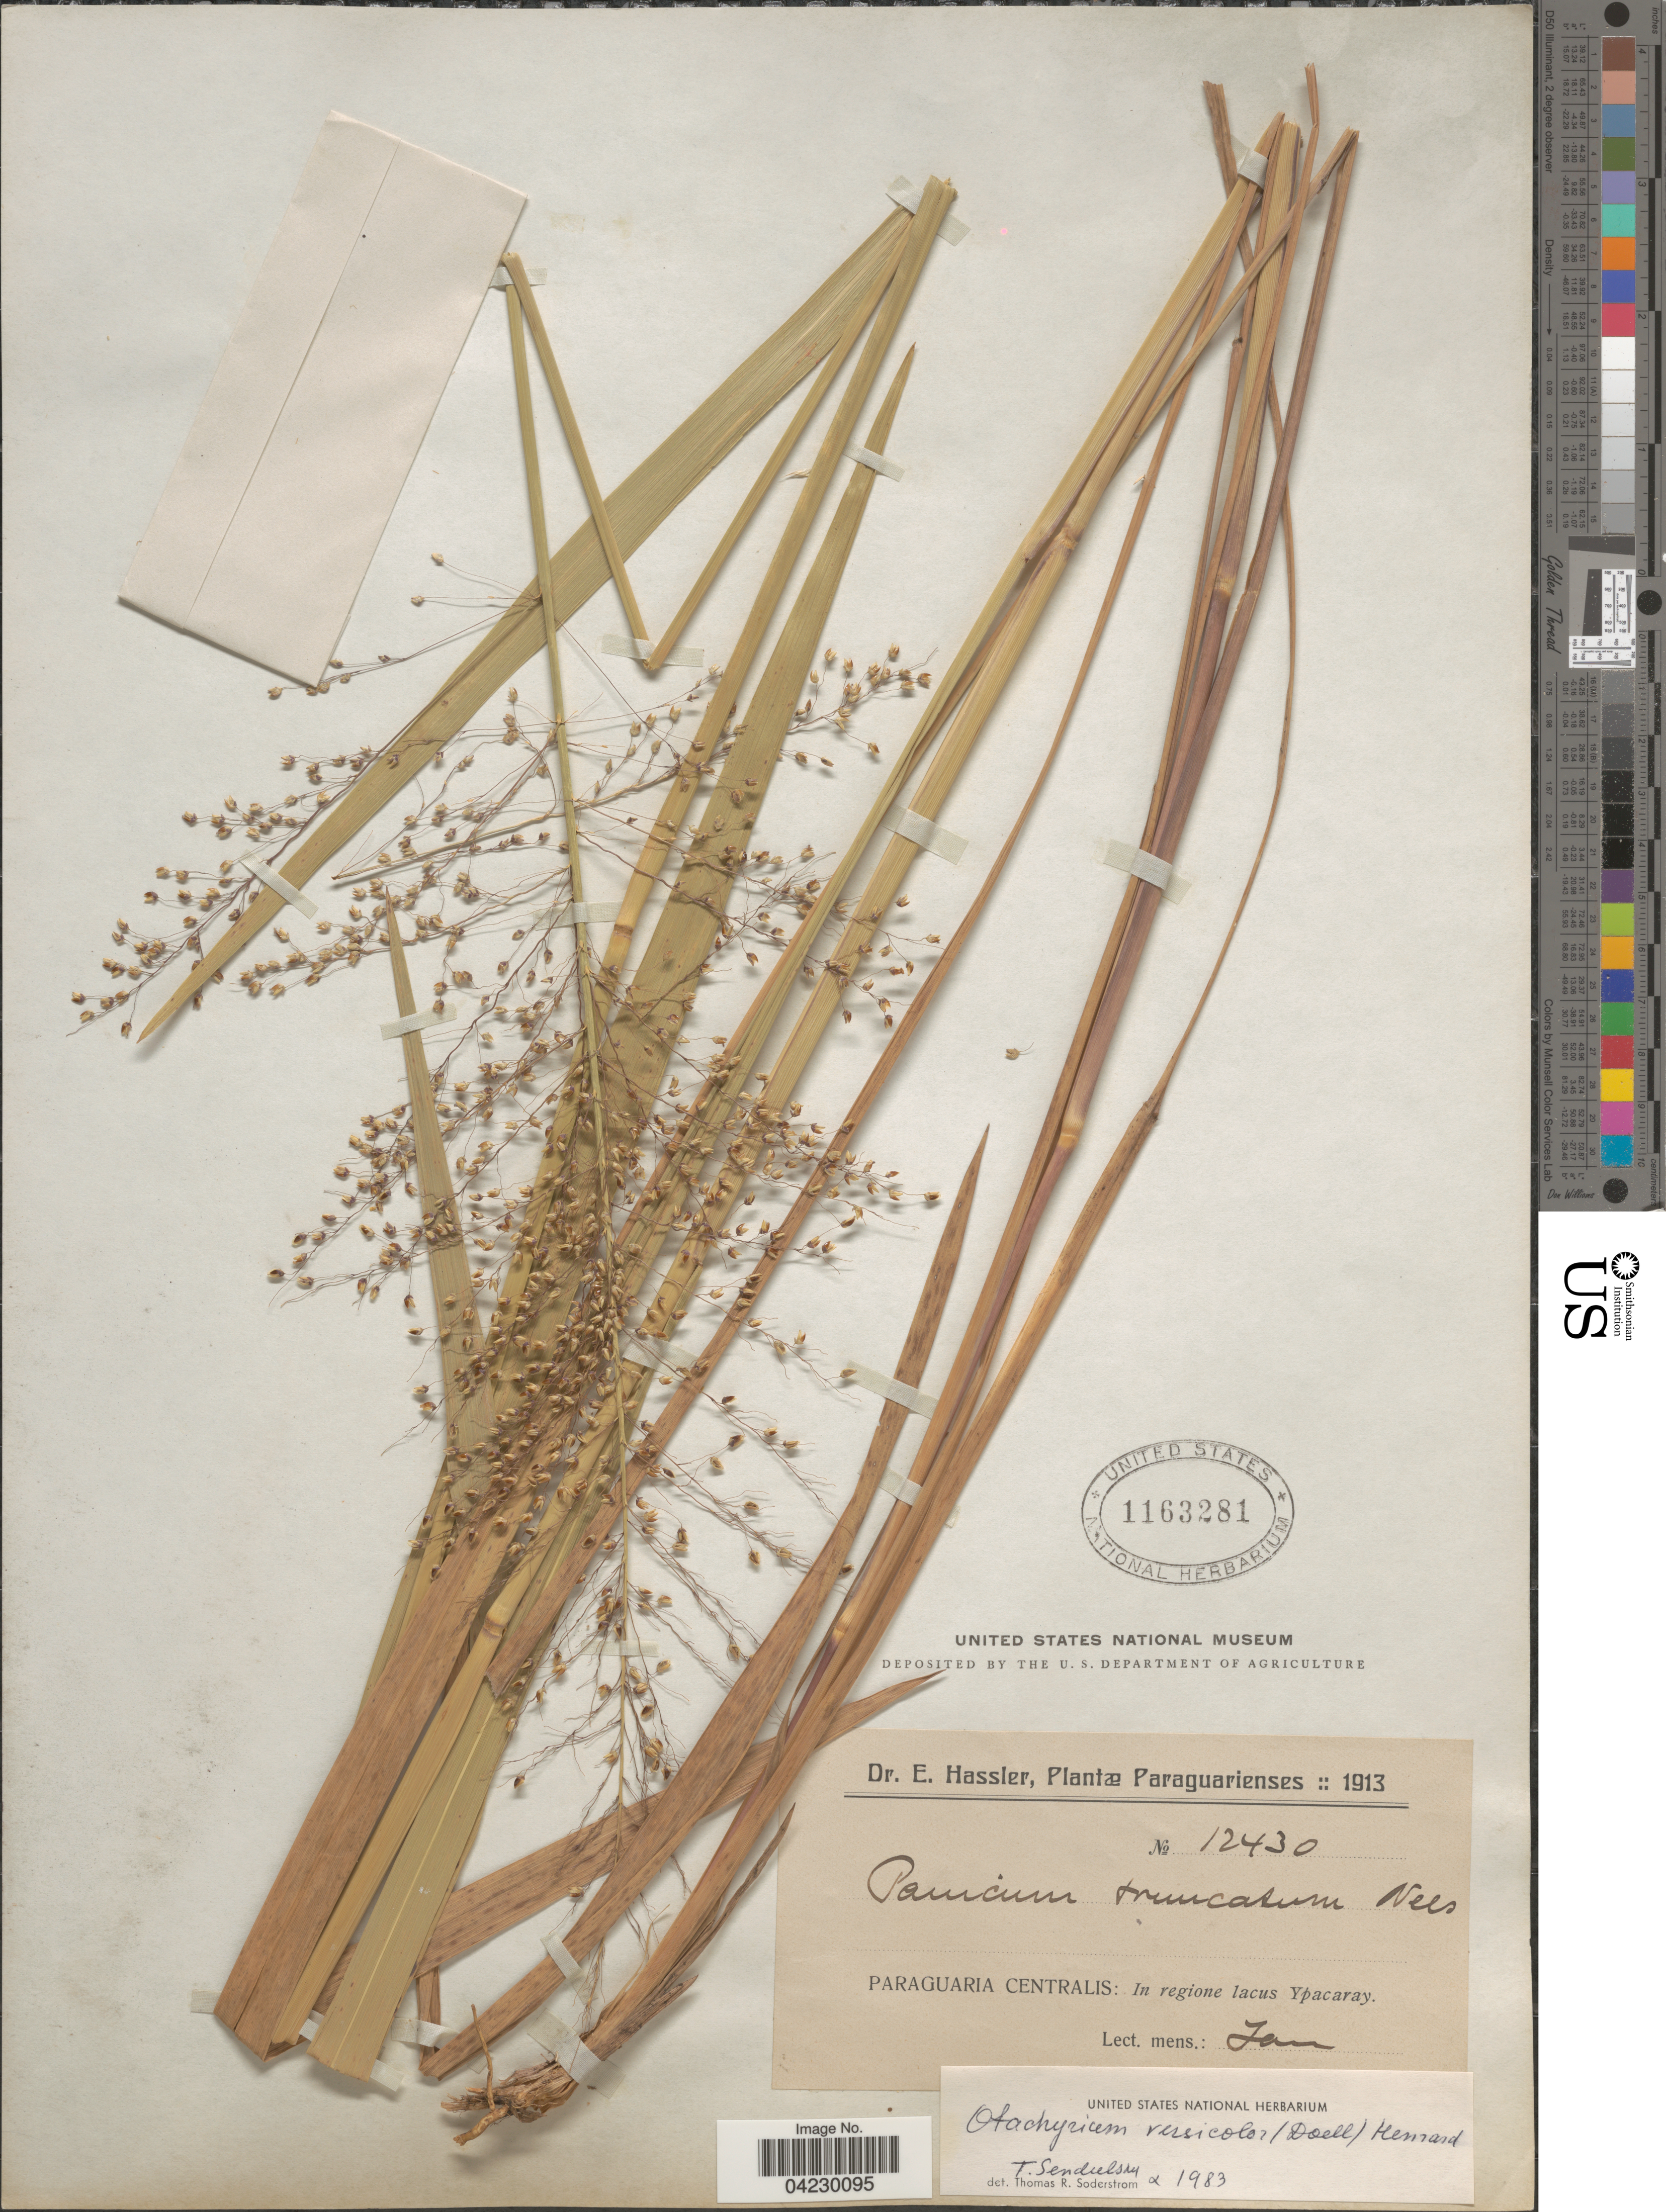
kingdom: Plantae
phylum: Tracheophyta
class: Liliopsida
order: Poales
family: Poaceae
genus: Otachyrium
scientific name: Otachyrium versicolor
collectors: E. Hassler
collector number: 12430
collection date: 1913-01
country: Paraguay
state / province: Paraguari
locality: Paraguarienses. Paraguaria Centralis: In regione lacus Ypacaray.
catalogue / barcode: US 1163281